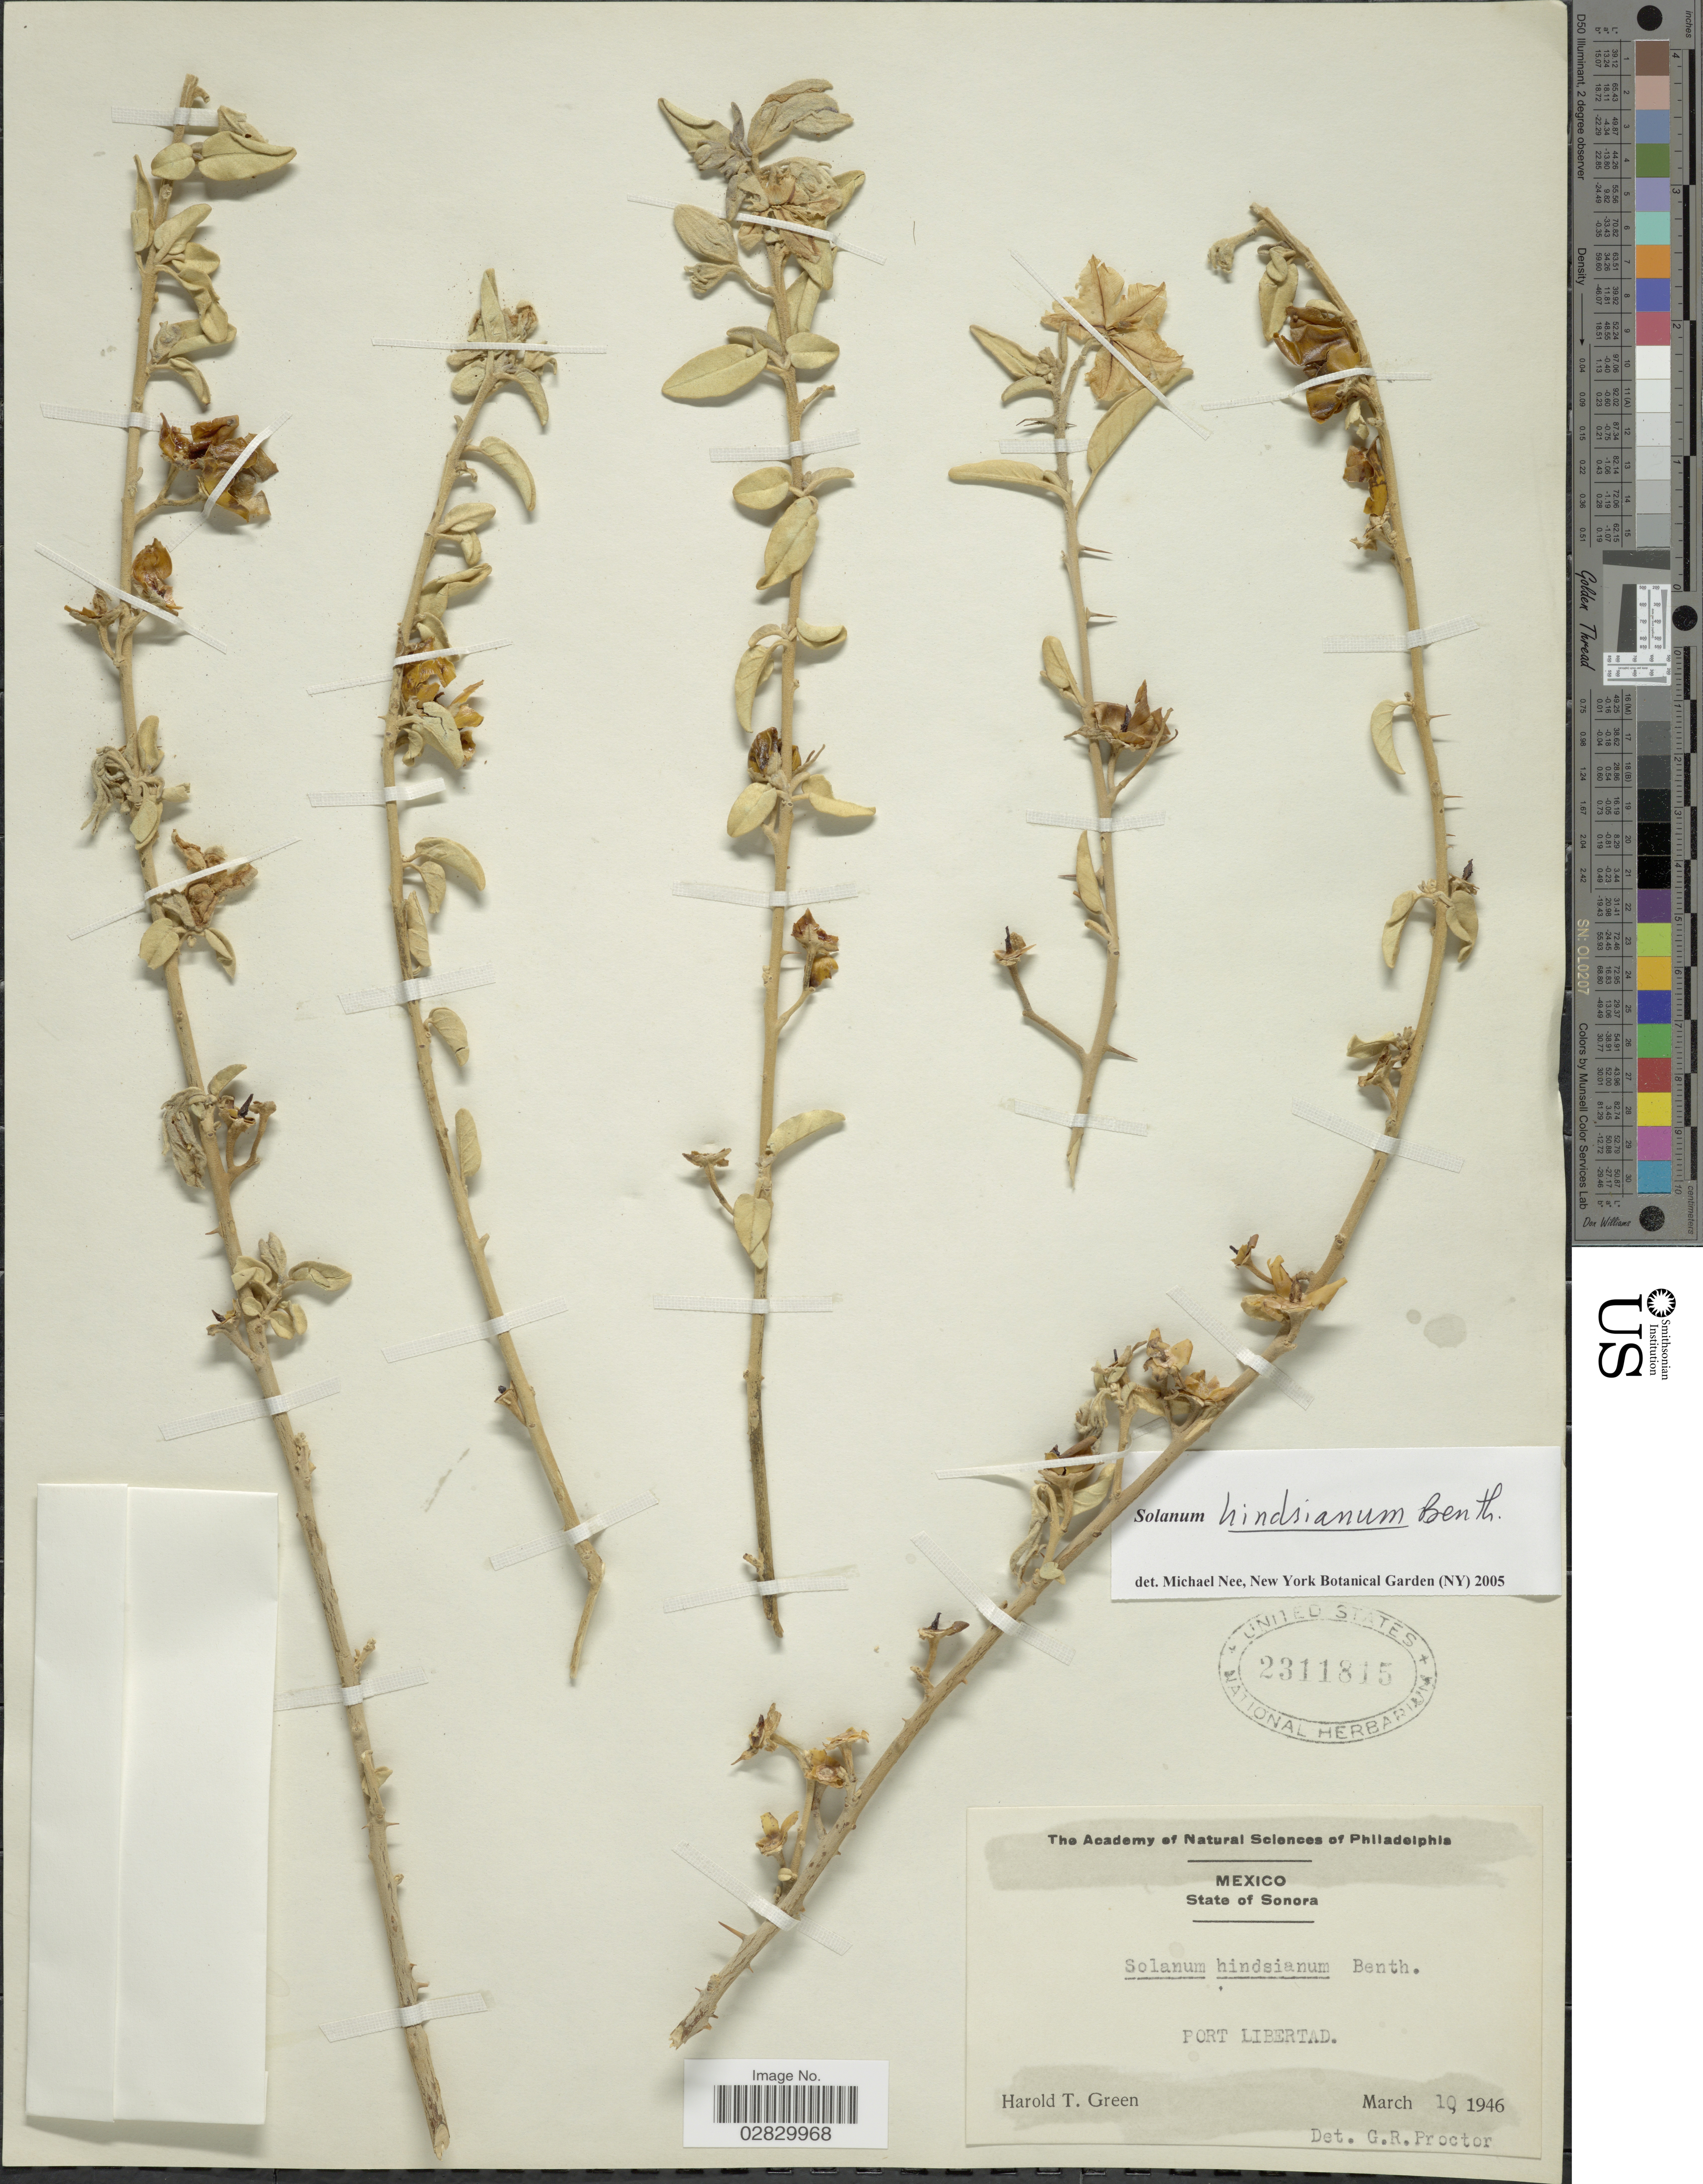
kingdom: Plantae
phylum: Tracheophyta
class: Magnoliopsida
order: Solanales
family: Solanaceae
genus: Solanum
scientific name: Solanum hindsianum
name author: Benth.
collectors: Green, H. T.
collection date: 1946-03-10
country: Mexico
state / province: Sonora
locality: Port Libertad.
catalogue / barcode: US 2311815